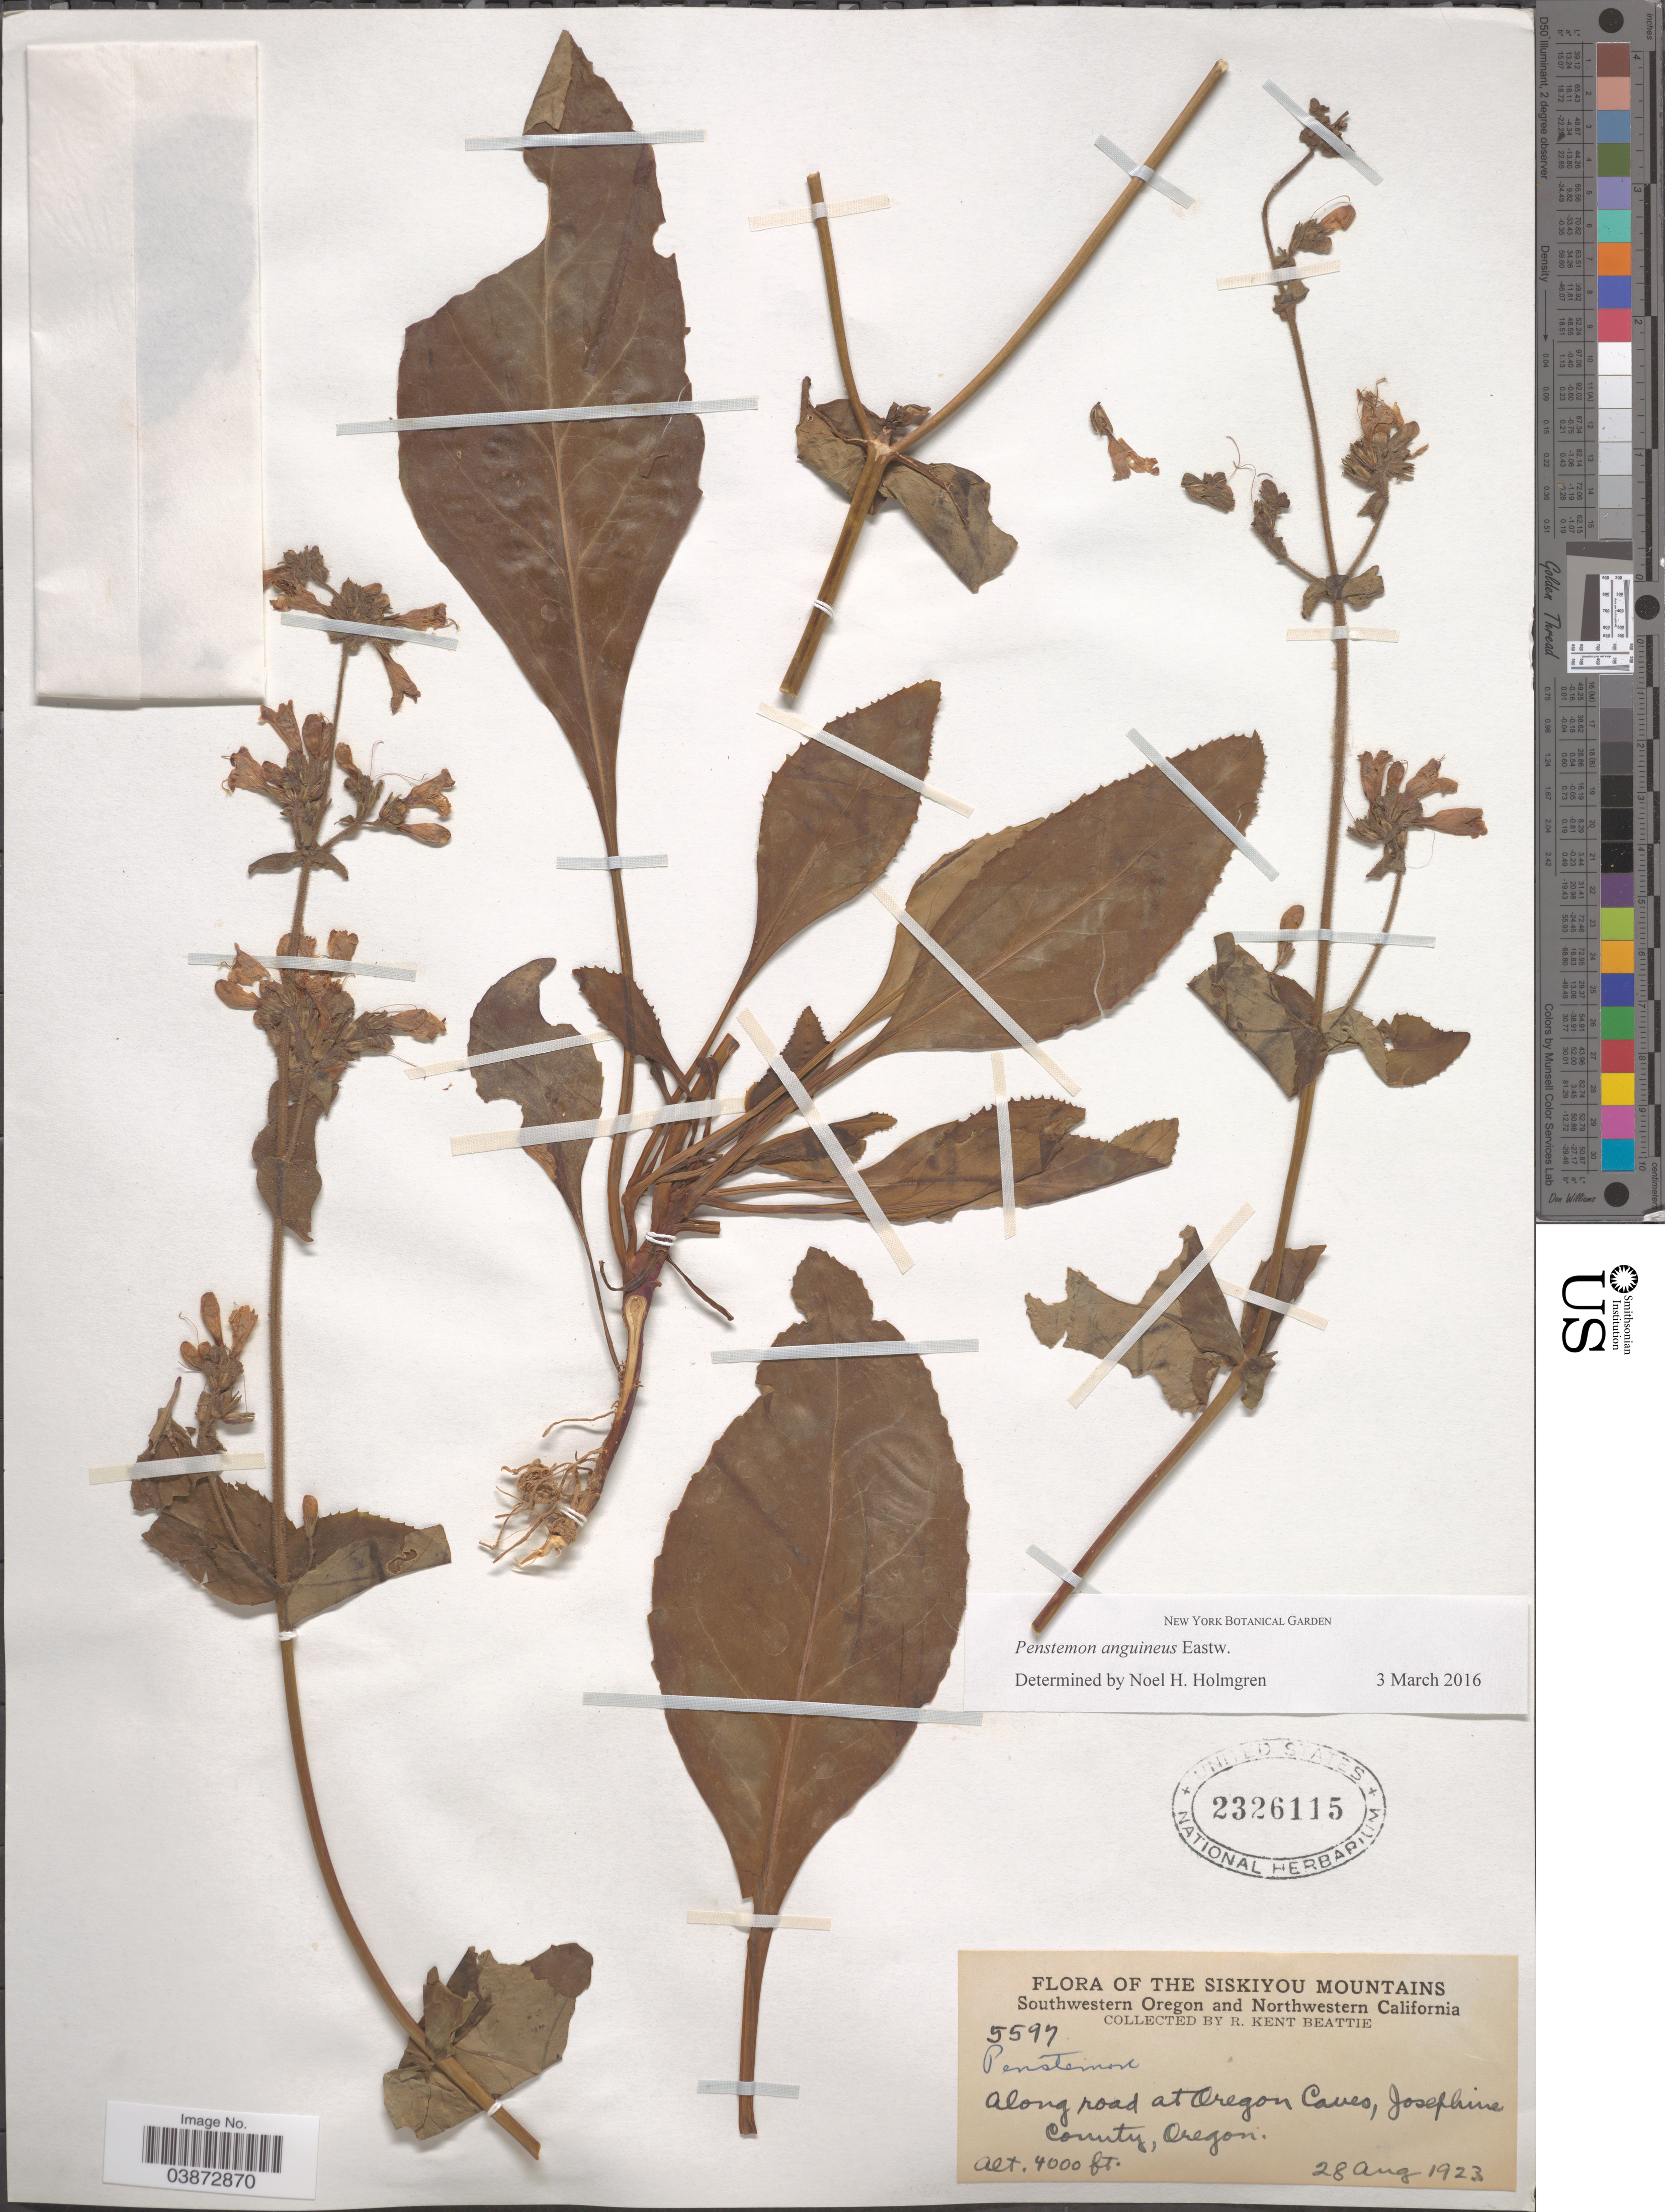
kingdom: Plantae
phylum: Tracheophyta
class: Magnoliopsida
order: Lamiales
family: Plantaginaceae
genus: Penstemon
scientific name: Penstemon anguineus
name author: Eastw.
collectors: R. K. Beattie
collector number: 5597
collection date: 1923-08-28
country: United States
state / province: Oregon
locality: Siskiyou Mountains. Southwestern Oregon. Along road at Oregon Caves, Josephine County.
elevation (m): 1219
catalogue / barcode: US 2326115